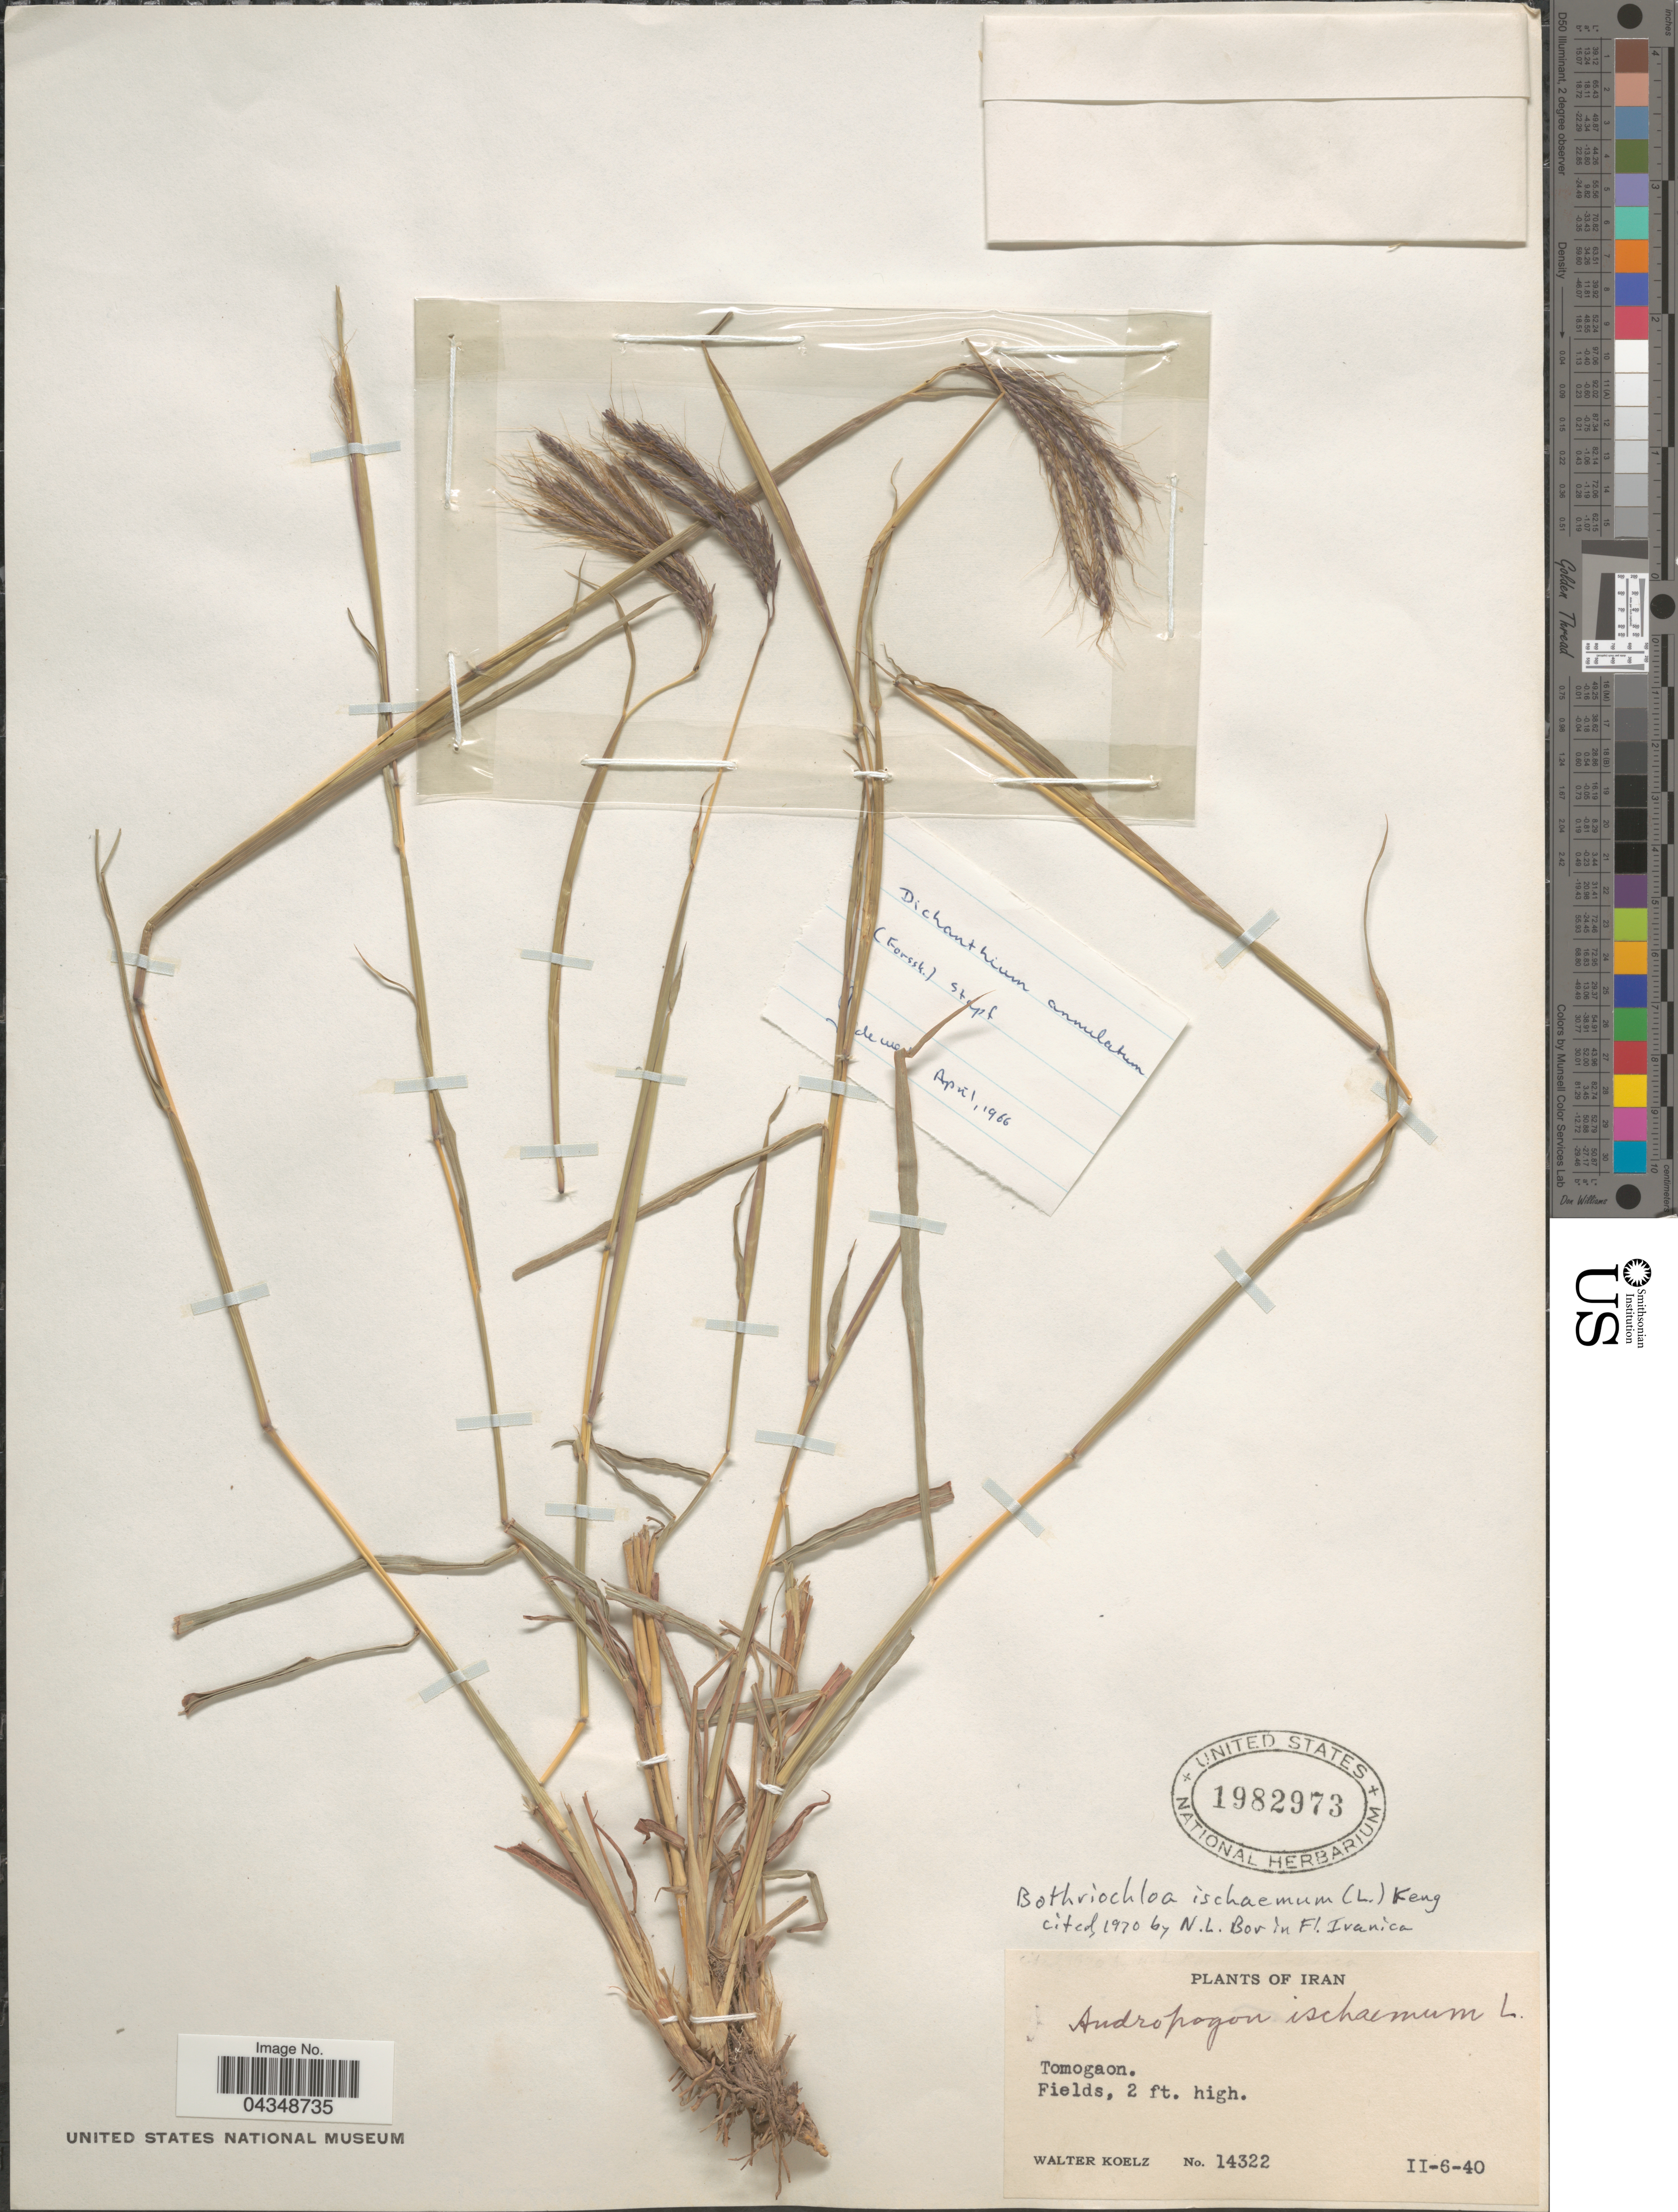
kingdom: Plantae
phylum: Tracheophyta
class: Liliopsida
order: Poales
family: Poaceae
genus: Bothriochloa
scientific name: Bothriochloa ischaemum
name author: (L.) Keng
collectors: W. N. Koelz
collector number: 14322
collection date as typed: Transcribed d/m/y: 6/2/40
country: Iran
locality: Tomogaon.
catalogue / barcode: US 1982973